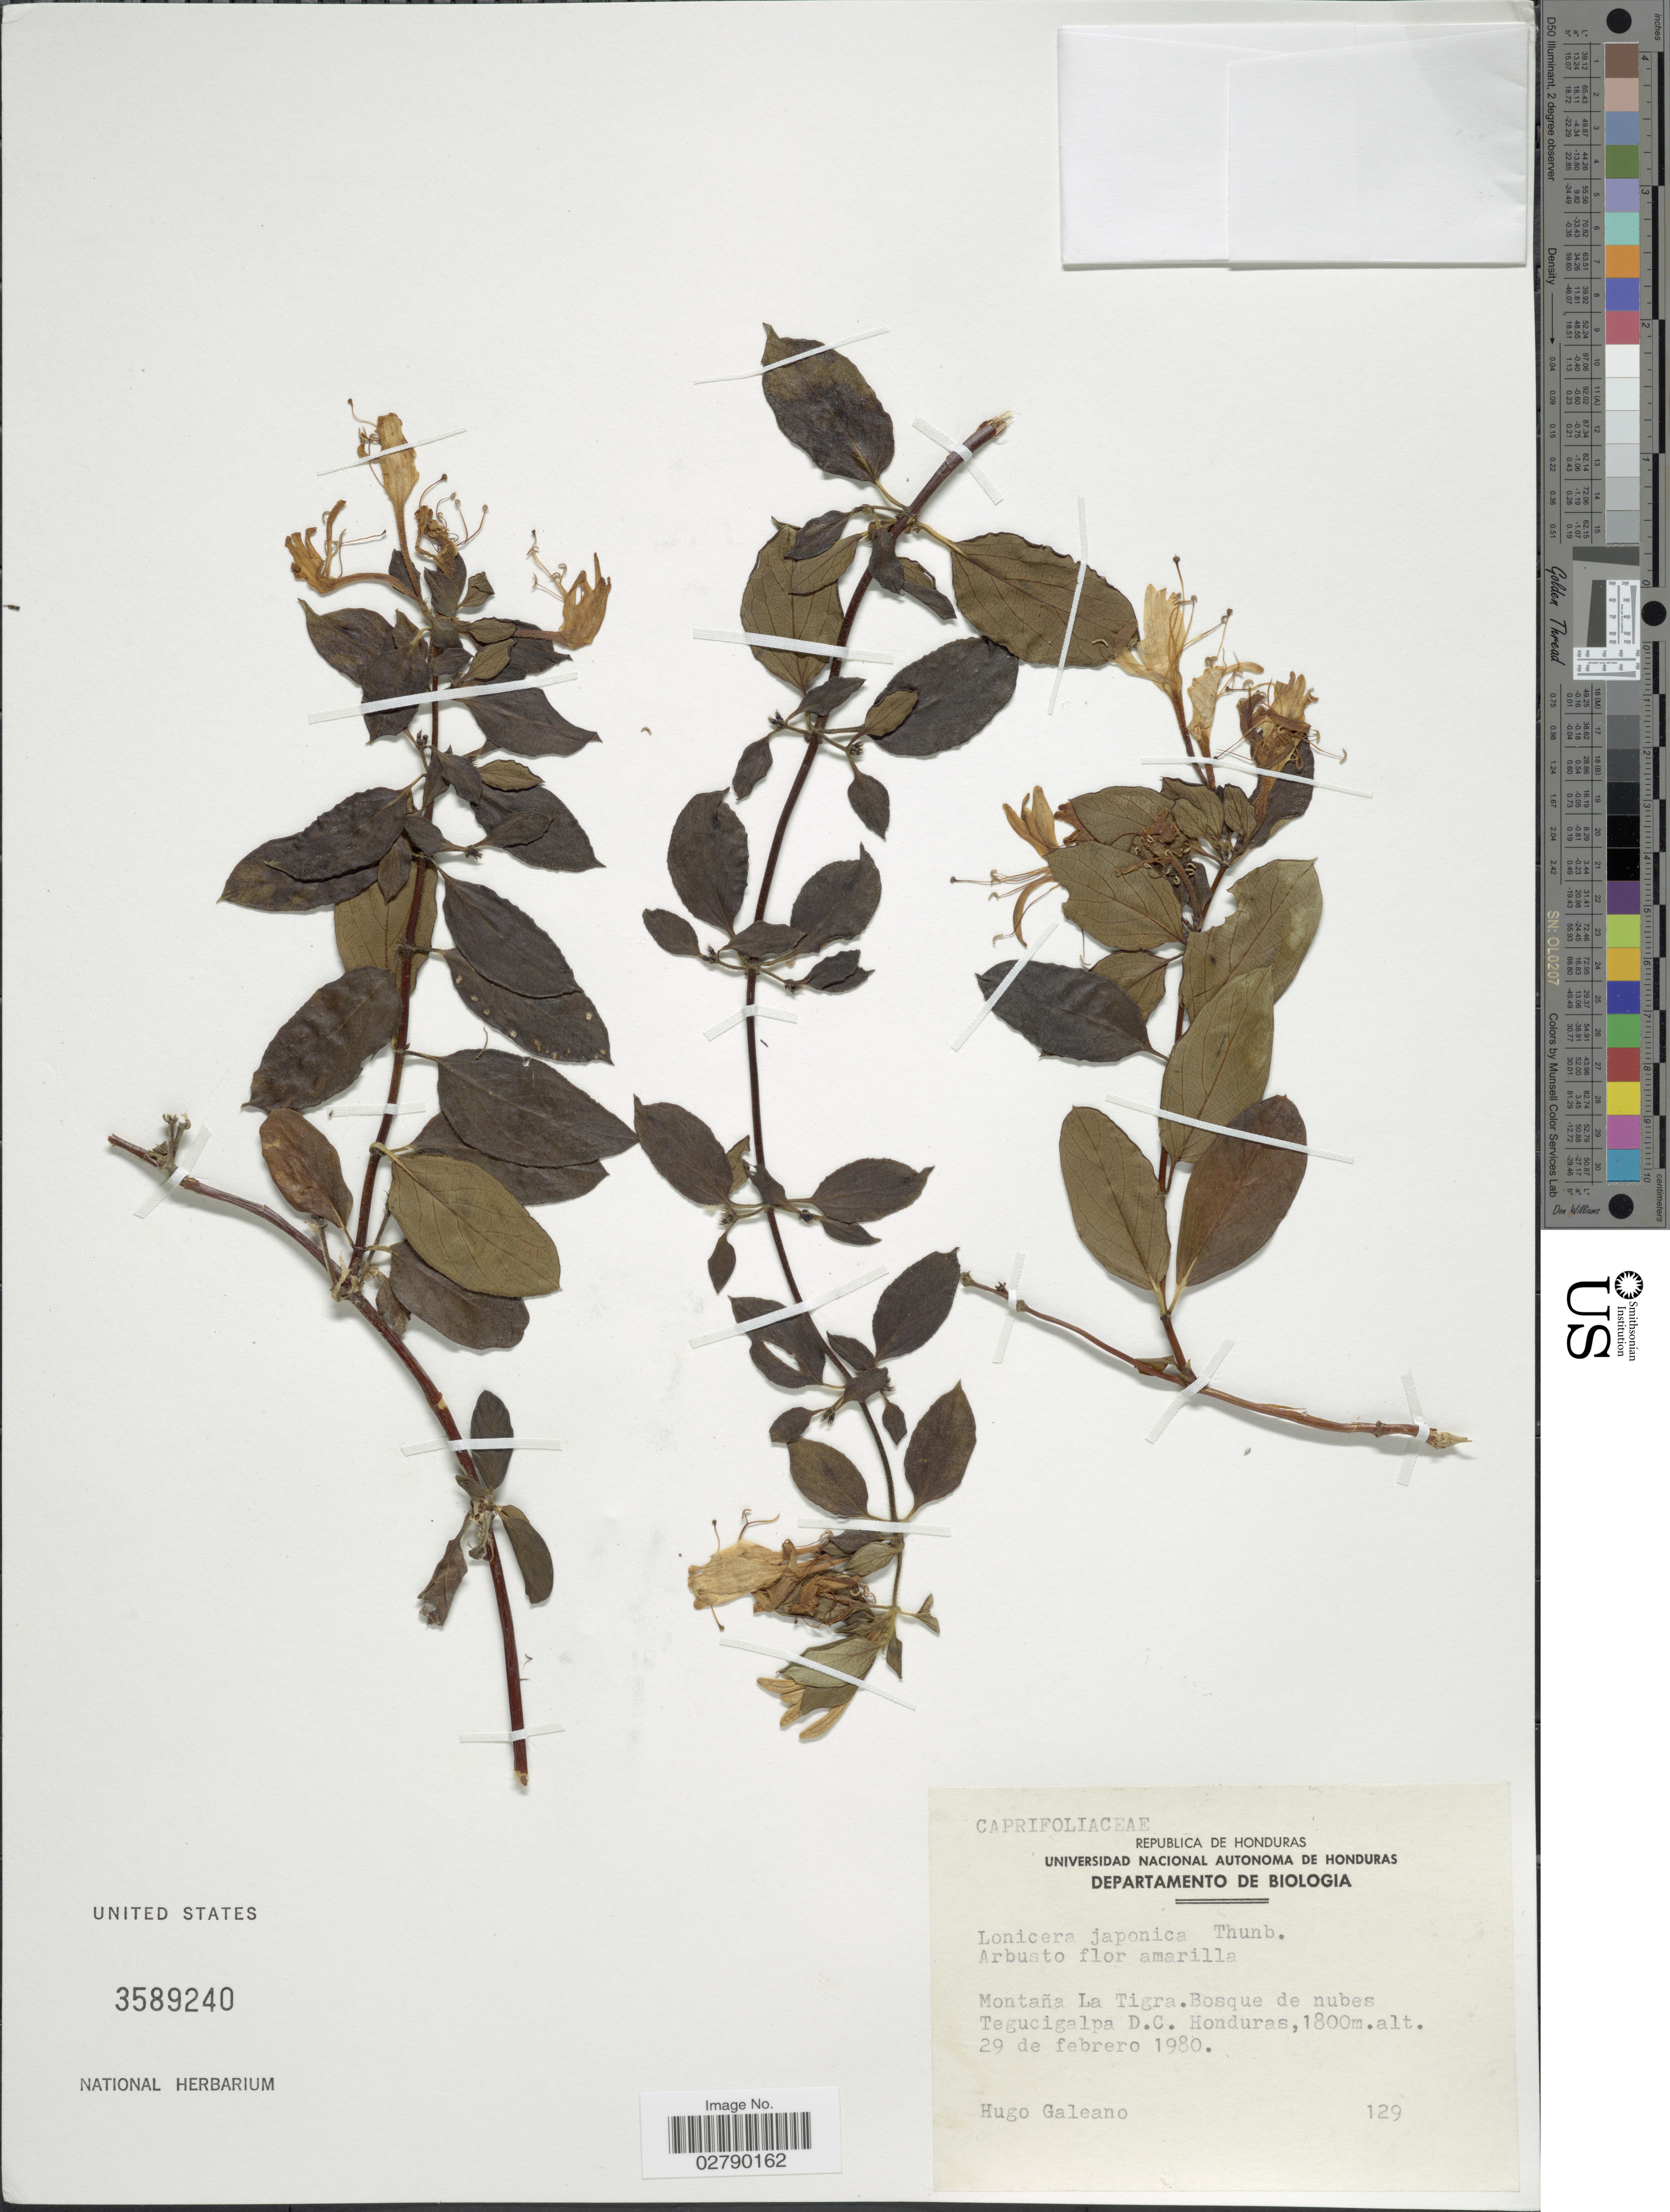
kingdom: Plantae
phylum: Tracheophyta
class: Magnoliopsida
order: Dipsacales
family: Caprifoliaceae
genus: Lonicera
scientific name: Lonicera japonica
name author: Thunb.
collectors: H. Galeano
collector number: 129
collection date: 1980-02-29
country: Honduras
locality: Montaña La Tigra. Bosque de nubes Tegucigalpa D.C.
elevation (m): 1800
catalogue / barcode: US 3589240